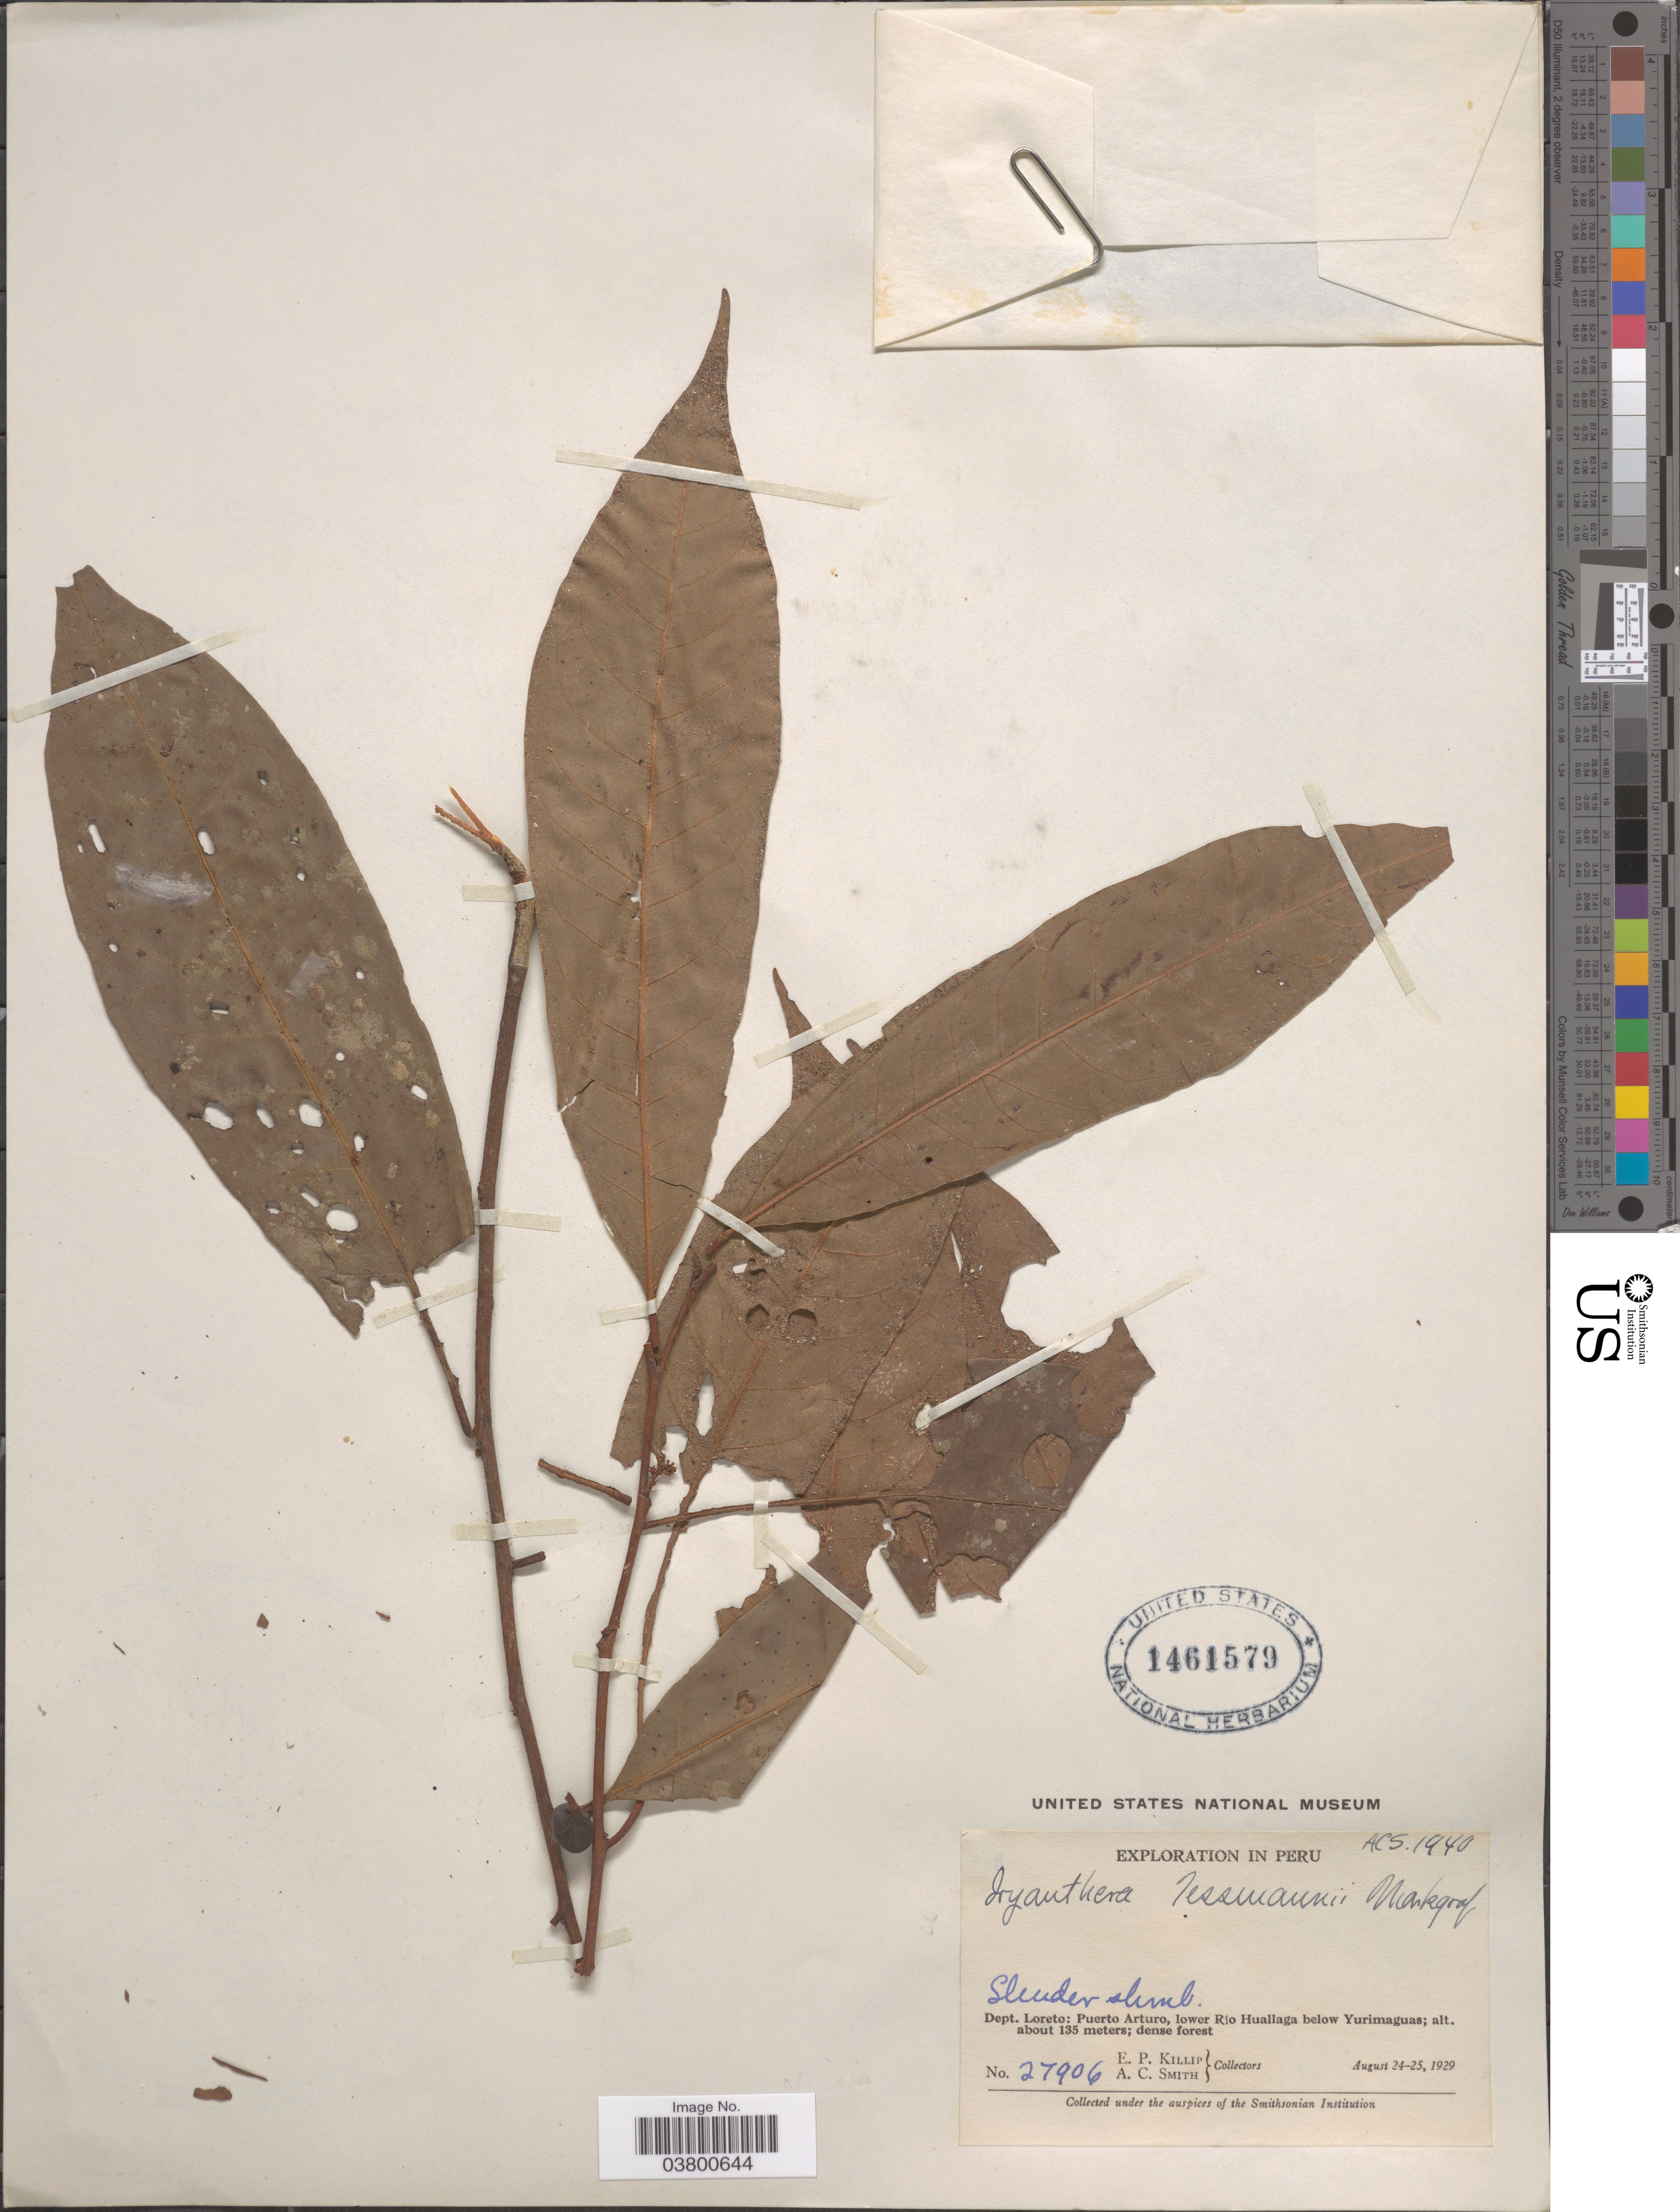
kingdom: Plantae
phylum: Tracheophyta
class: Magnoliopsida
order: Magnoliales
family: Myristicaceae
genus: Iryanthera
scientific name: Iryanthera tessmannii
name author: Markgr.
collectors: E. P. Killip & A. C. Smith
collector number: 27906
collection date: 1929-08-24/1929-08-25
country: Peru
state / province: Loreto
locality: Dept. Loreto: Puerto Arturo, lower Río Huallaga below Yurimaguas.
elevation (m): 135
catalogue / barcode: US 1461579